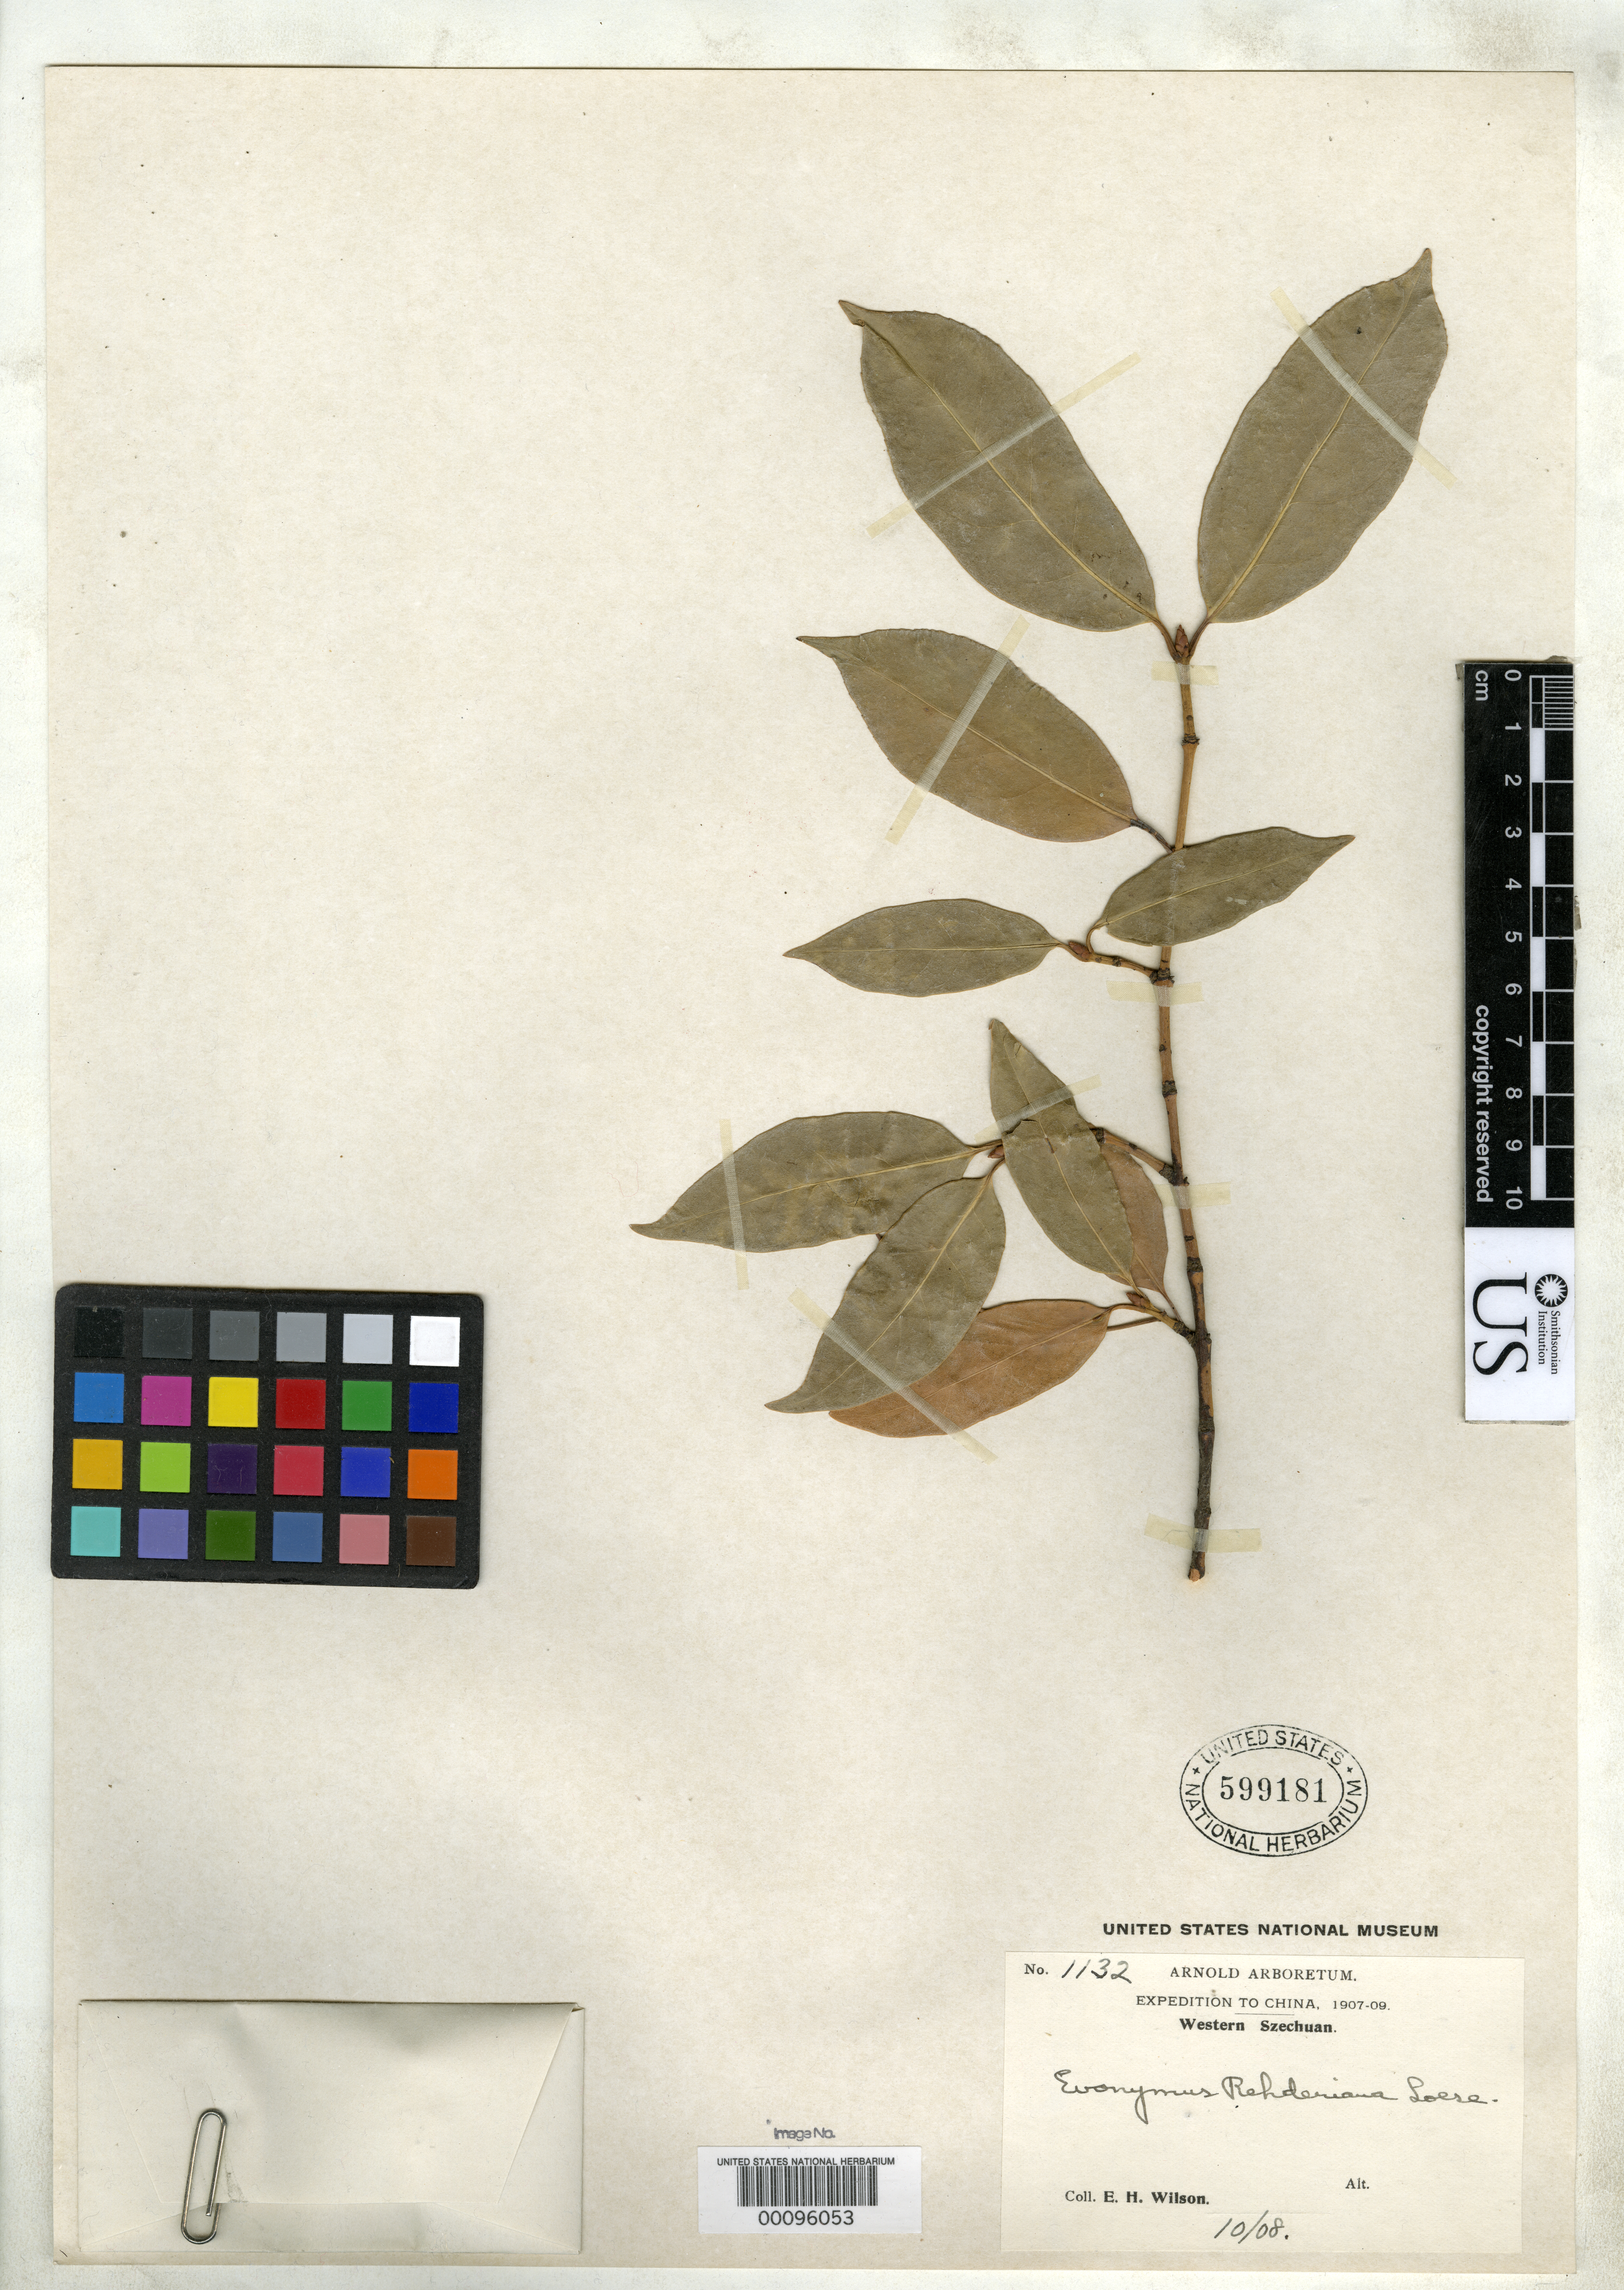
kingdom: Plantae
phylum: Tracheophyta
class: Magnoliopsida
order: Celastrales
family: Celastraceae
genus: Euonymus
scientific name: Euonymus rehderiana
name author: Loes. in Sarg.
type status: Isotype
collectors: E. H. Wilson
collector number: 1132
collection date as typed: Oct 1908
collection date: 1908-10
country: China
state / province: Sichuan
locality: Mupin.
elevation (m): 1600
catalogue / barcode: US 599181